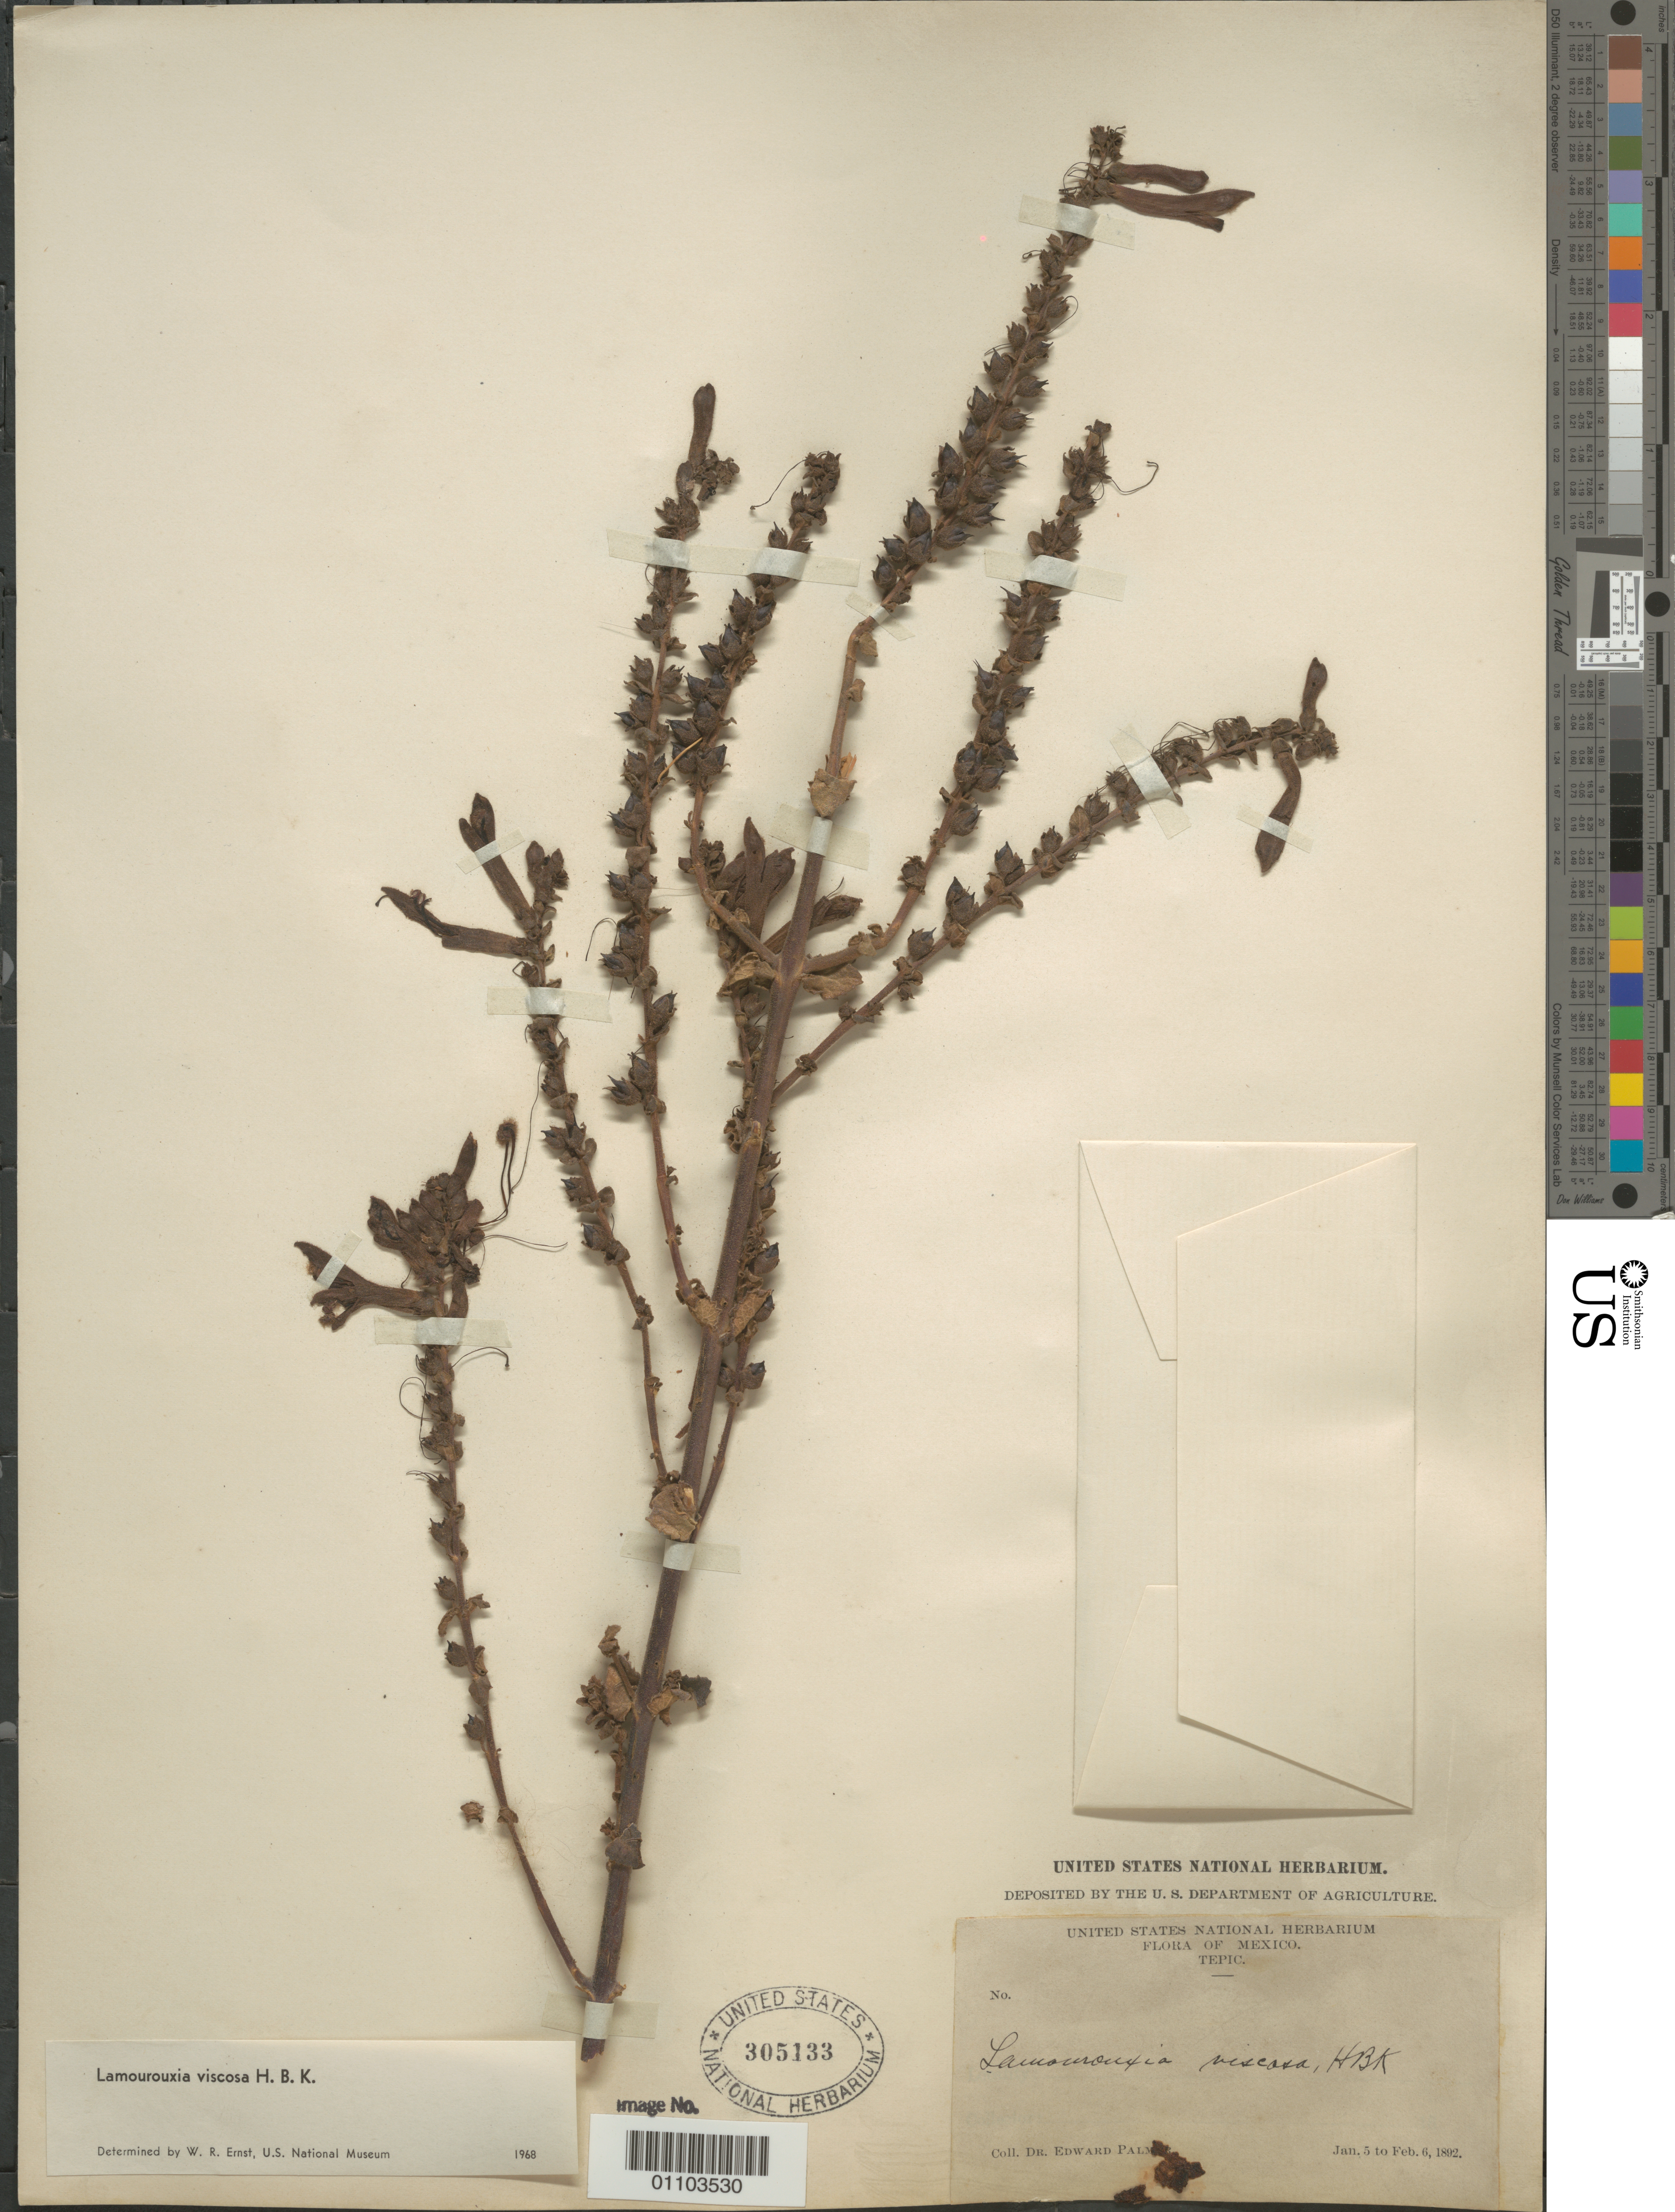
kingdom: Plantae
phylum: Tracheophyta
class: Magnoliopsida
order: Lamiales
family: Orobanchaceae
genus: Lamourouxia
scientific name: Lamourouxia viscosa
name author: Kunth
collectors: E. Palmer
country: Mexico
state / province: Nayarit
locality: Tepec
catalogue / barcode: US 305133